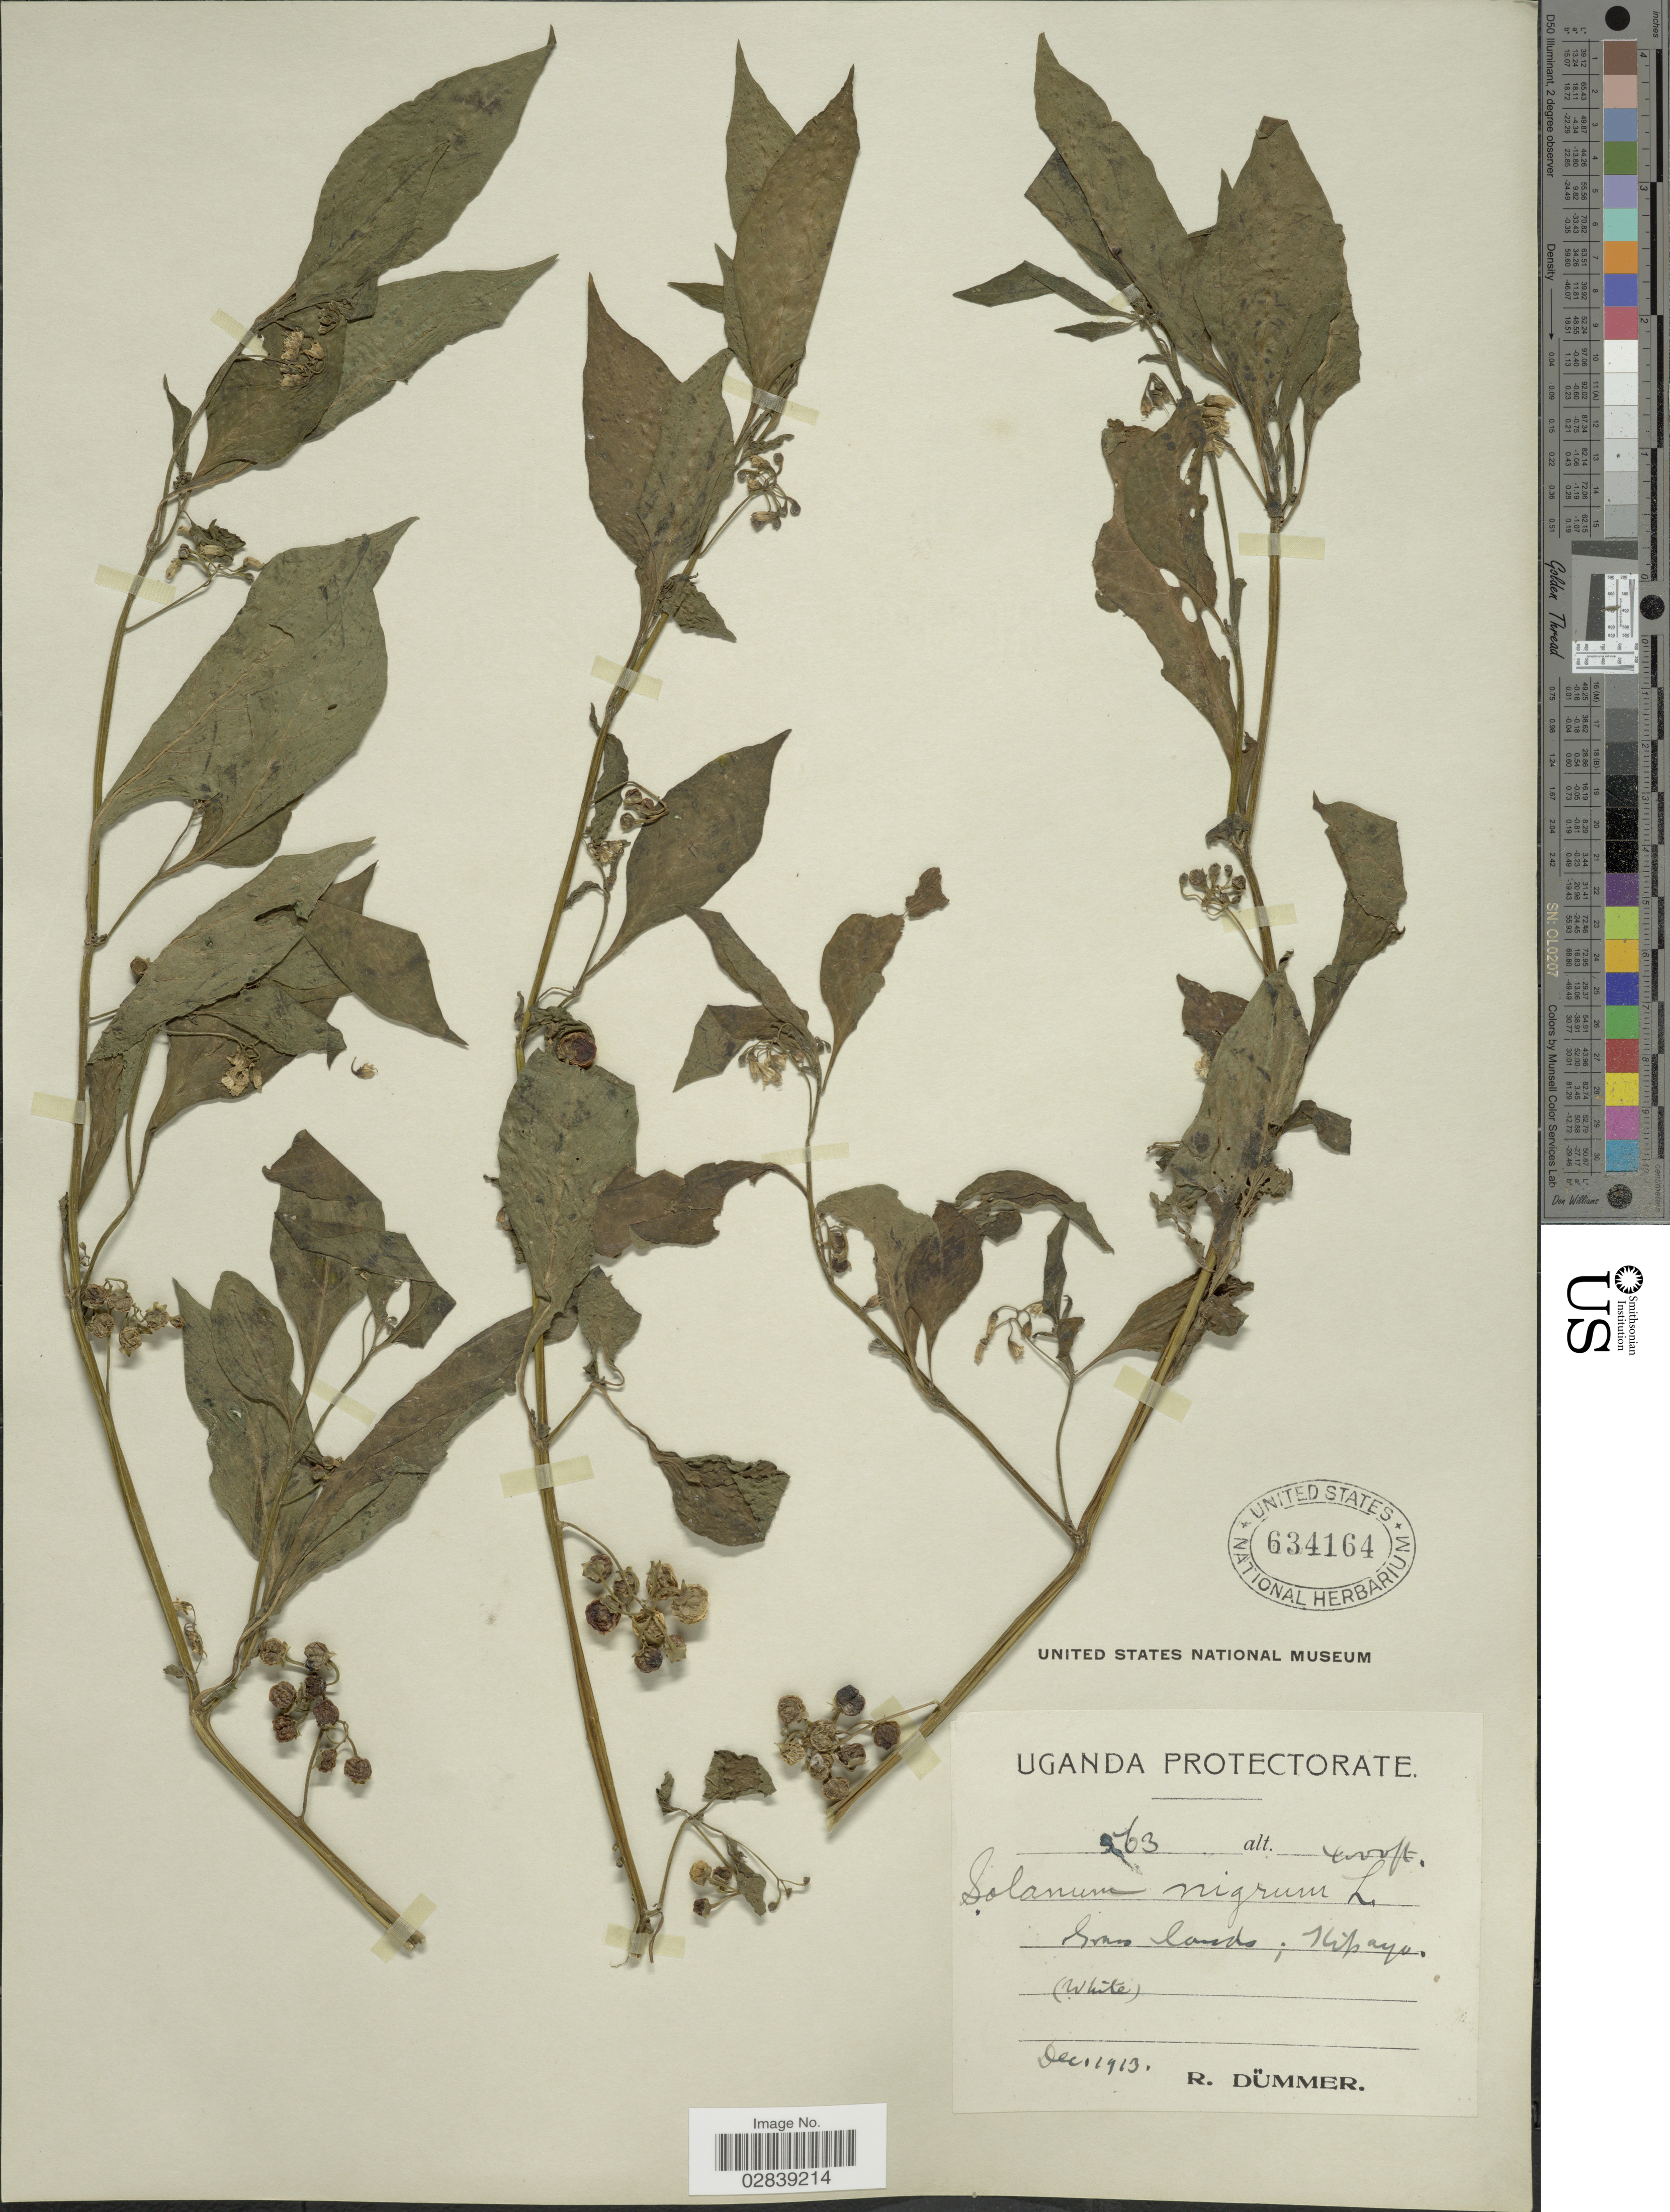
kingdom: Plantae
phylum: Tracheophyta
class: Magnoliopsida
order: Solanales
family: Solanaceae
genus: Solanum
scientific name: Solanum nigrum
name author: L.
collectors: R. A. Dümmer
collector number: !63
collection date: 1913-12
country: Uganda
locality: Grasslands; Kibayo. Uganda Protectorate.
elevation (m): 1219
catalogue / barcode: US 634164